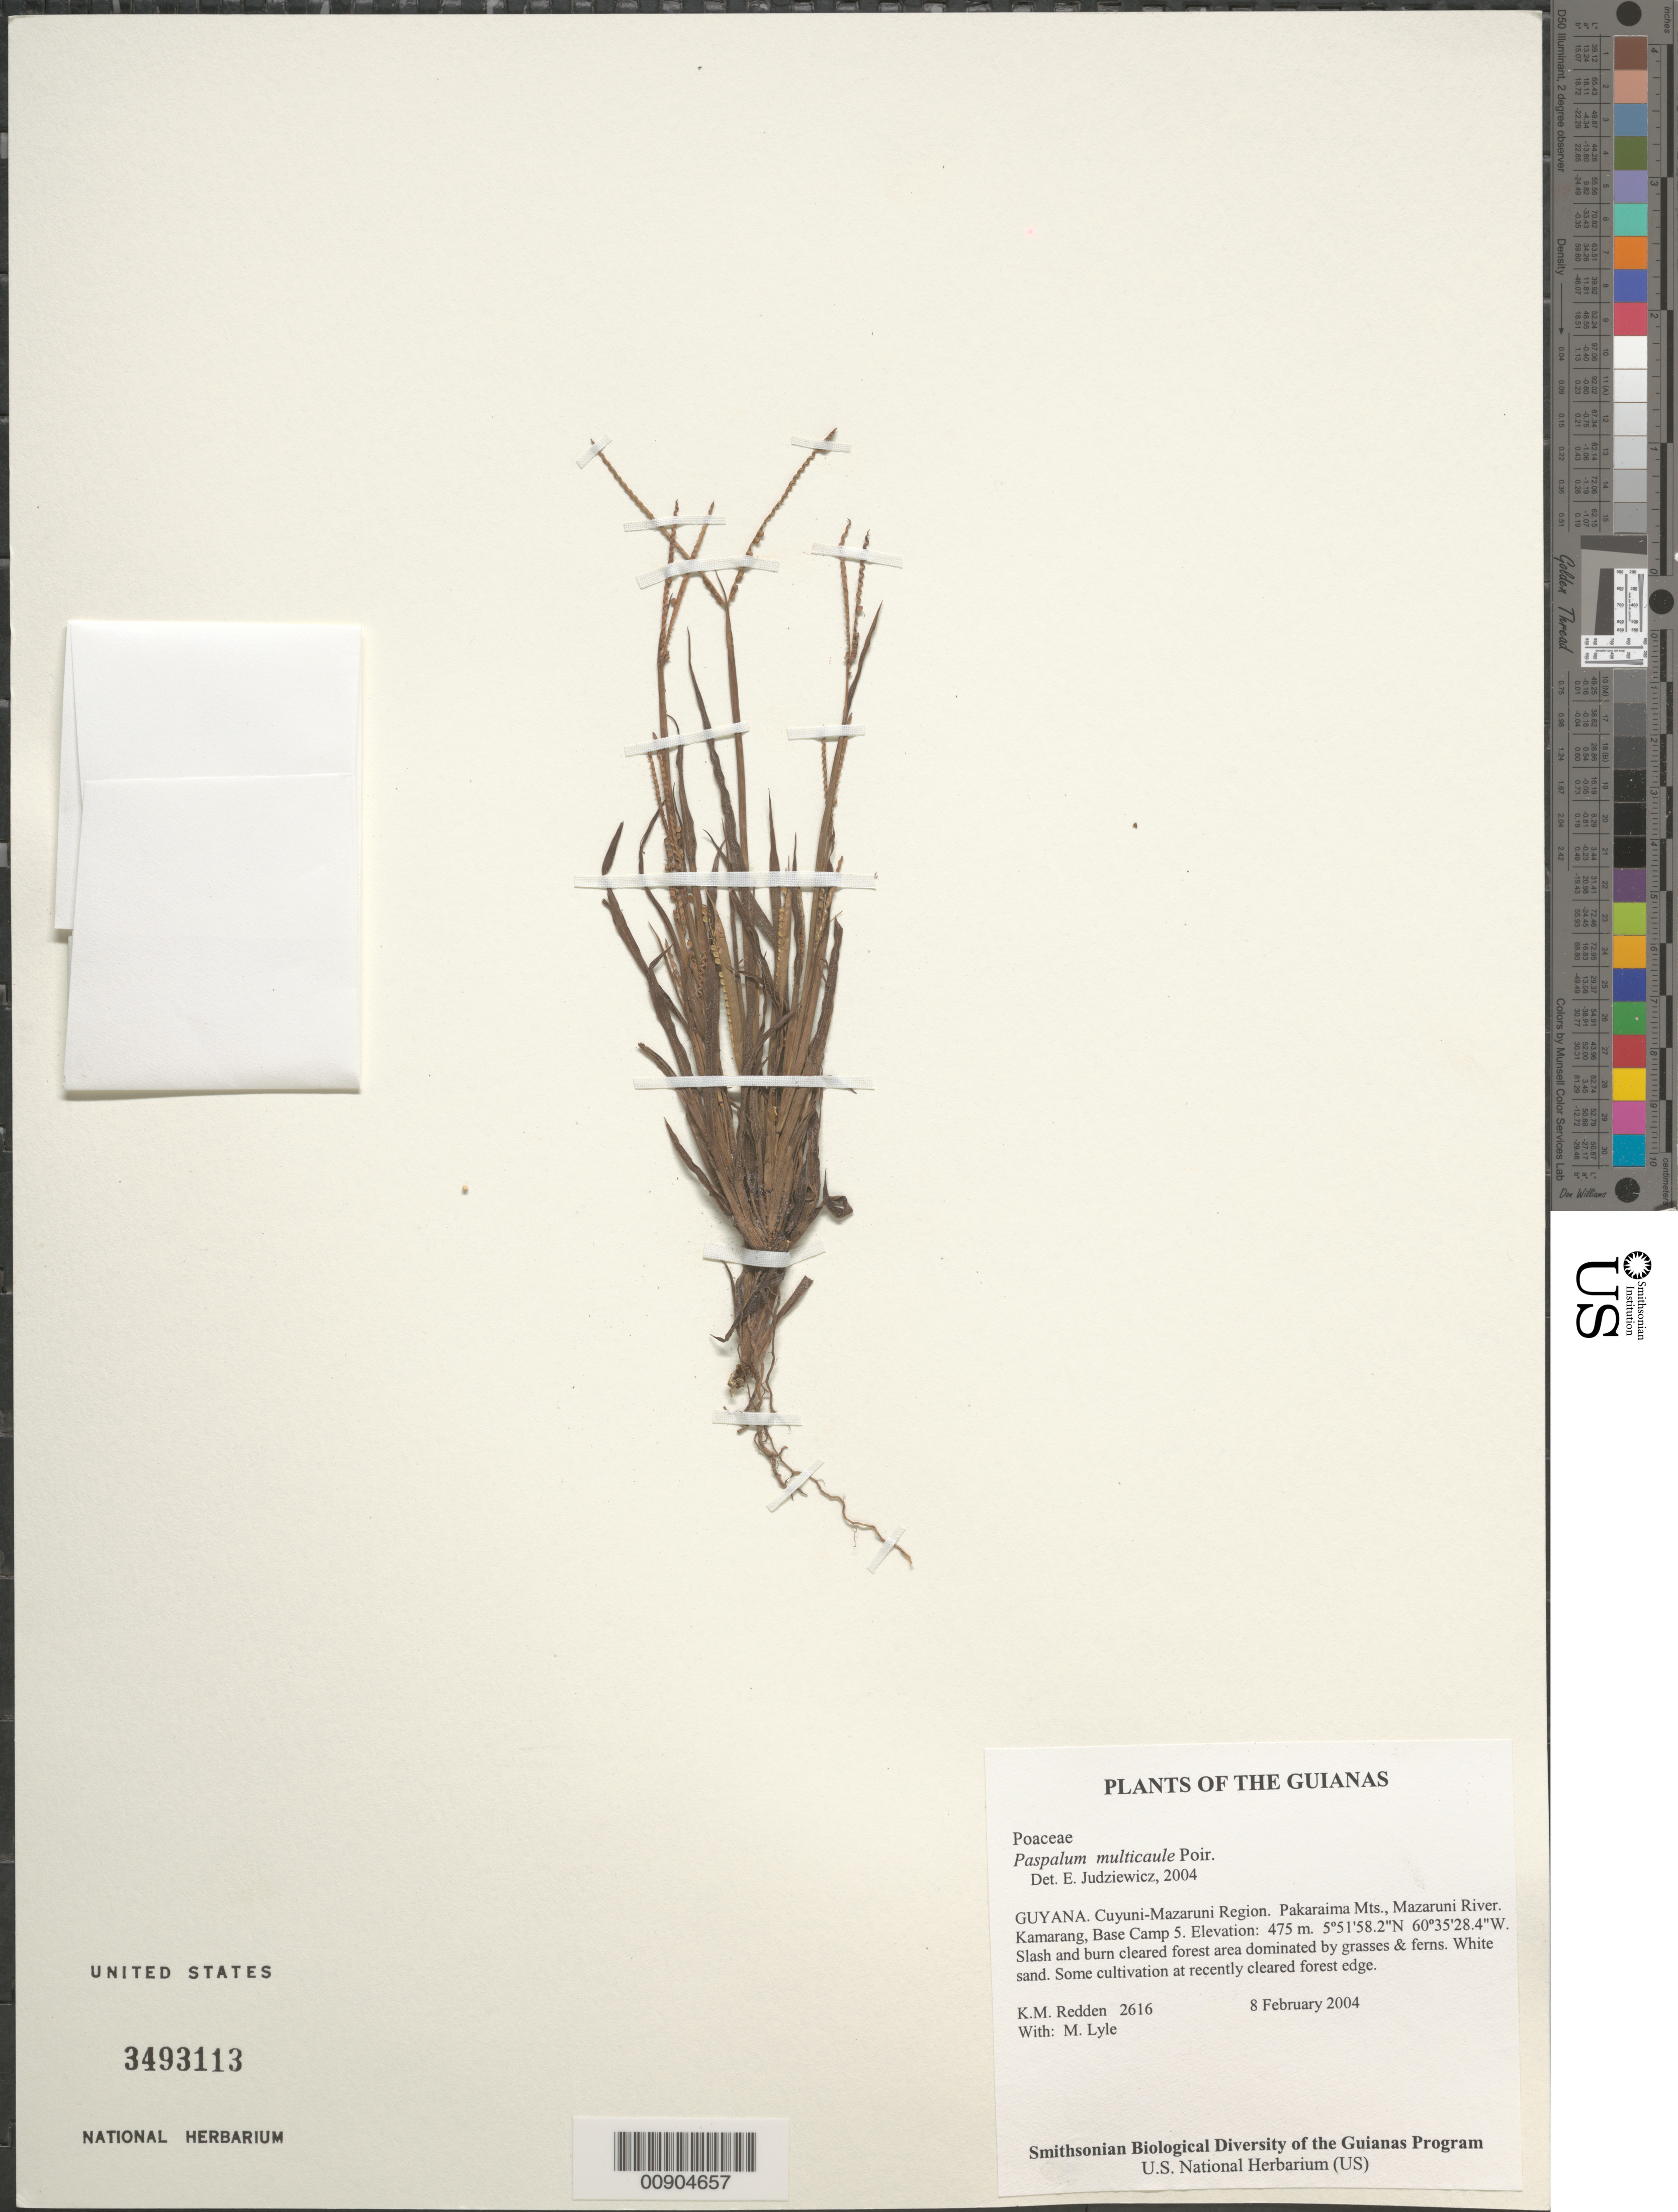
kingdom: Plantae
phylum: Tracheophyta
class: Liliopsida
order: Poales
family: Poaceae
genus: Paspalum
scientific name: Paspalum multicaule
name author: Poir.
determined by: Judziewicz, E. J.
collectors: K. M. Redden & M. Lyle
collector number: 2616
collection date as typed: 8 February 2004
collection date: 2004-02-08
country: Guyana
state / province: Cuyuni-Mazaruni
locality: Pakaraima Mts., Mazaruni River. Kamarang, Base Camp 5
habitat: Slash and burn cleared forest area dominated by grasses & ferns. White sand. Some cultivation at recently cleared forest edge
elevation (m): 475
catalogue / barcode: US 3493113